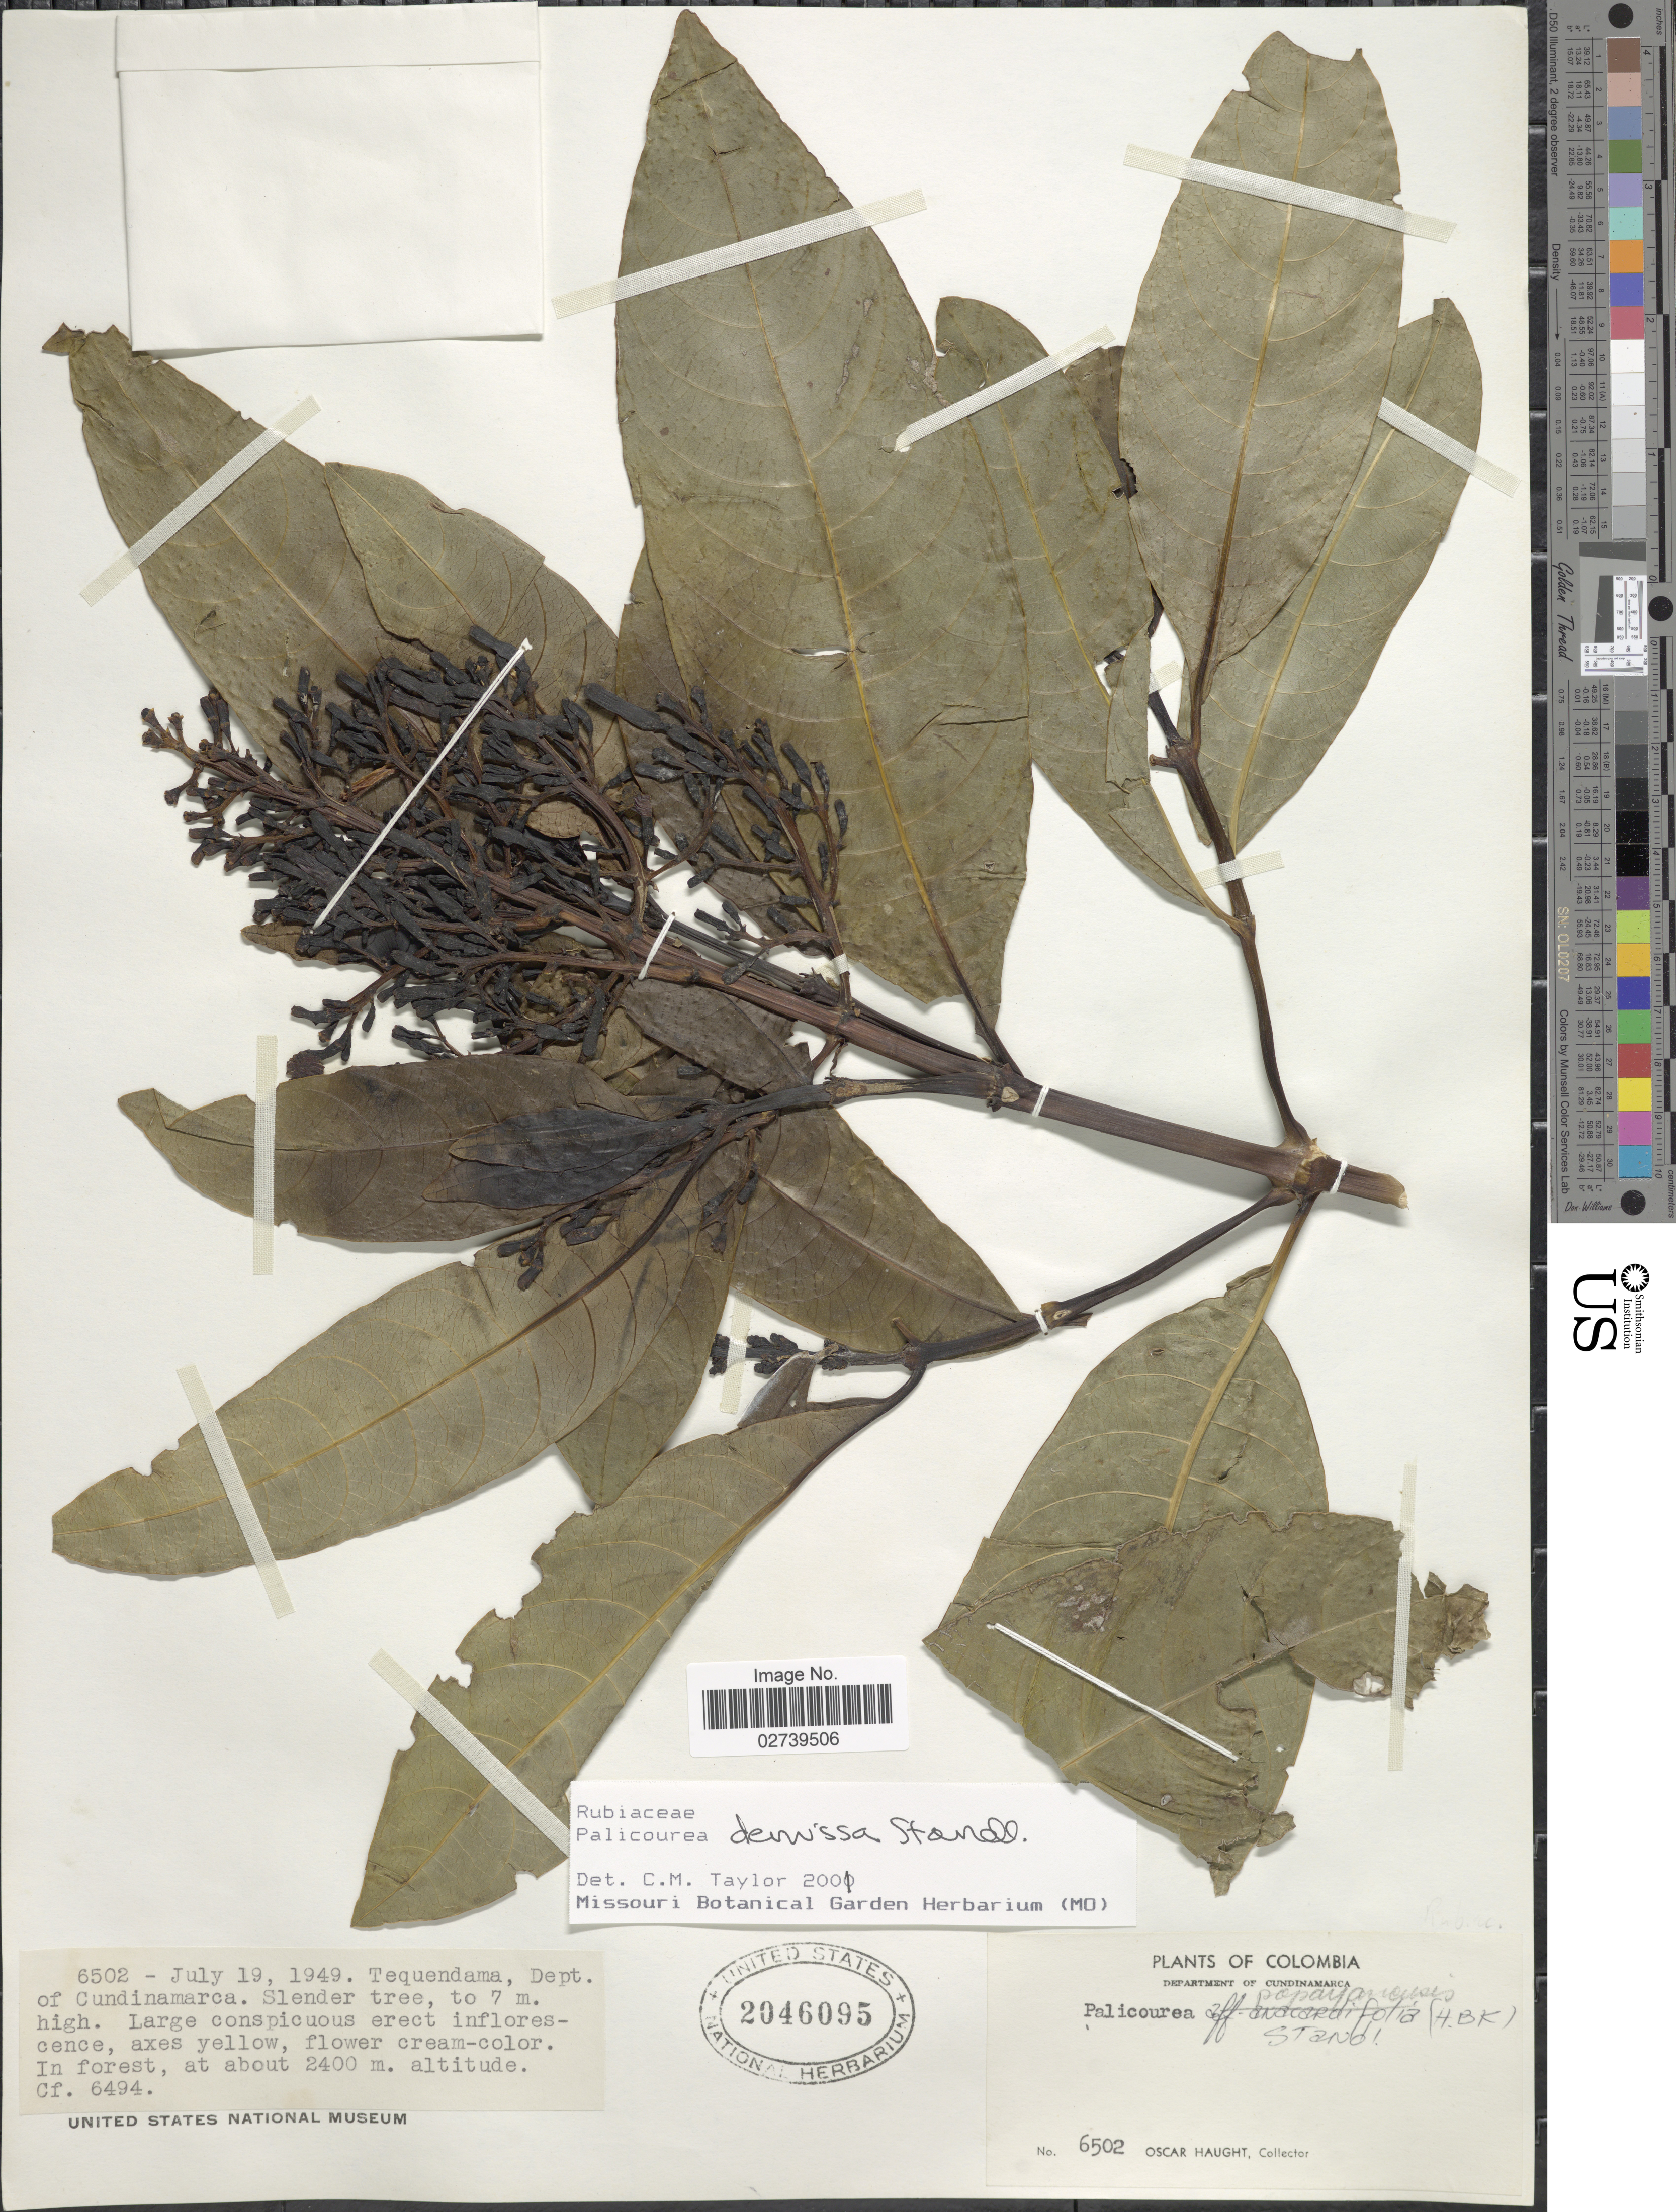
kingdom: Plantae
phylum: Tracheophyta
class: Magnoliopsida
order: Gentianales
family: Rubiaceae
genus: Palicourea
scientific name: Palicourea demissa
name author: Standl.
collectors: O. L. Haught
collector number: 6502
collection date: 1949-07-19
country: Colombia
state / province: Cundinamarca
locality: Tequendama.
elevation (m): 2400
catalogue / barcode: US 2046095